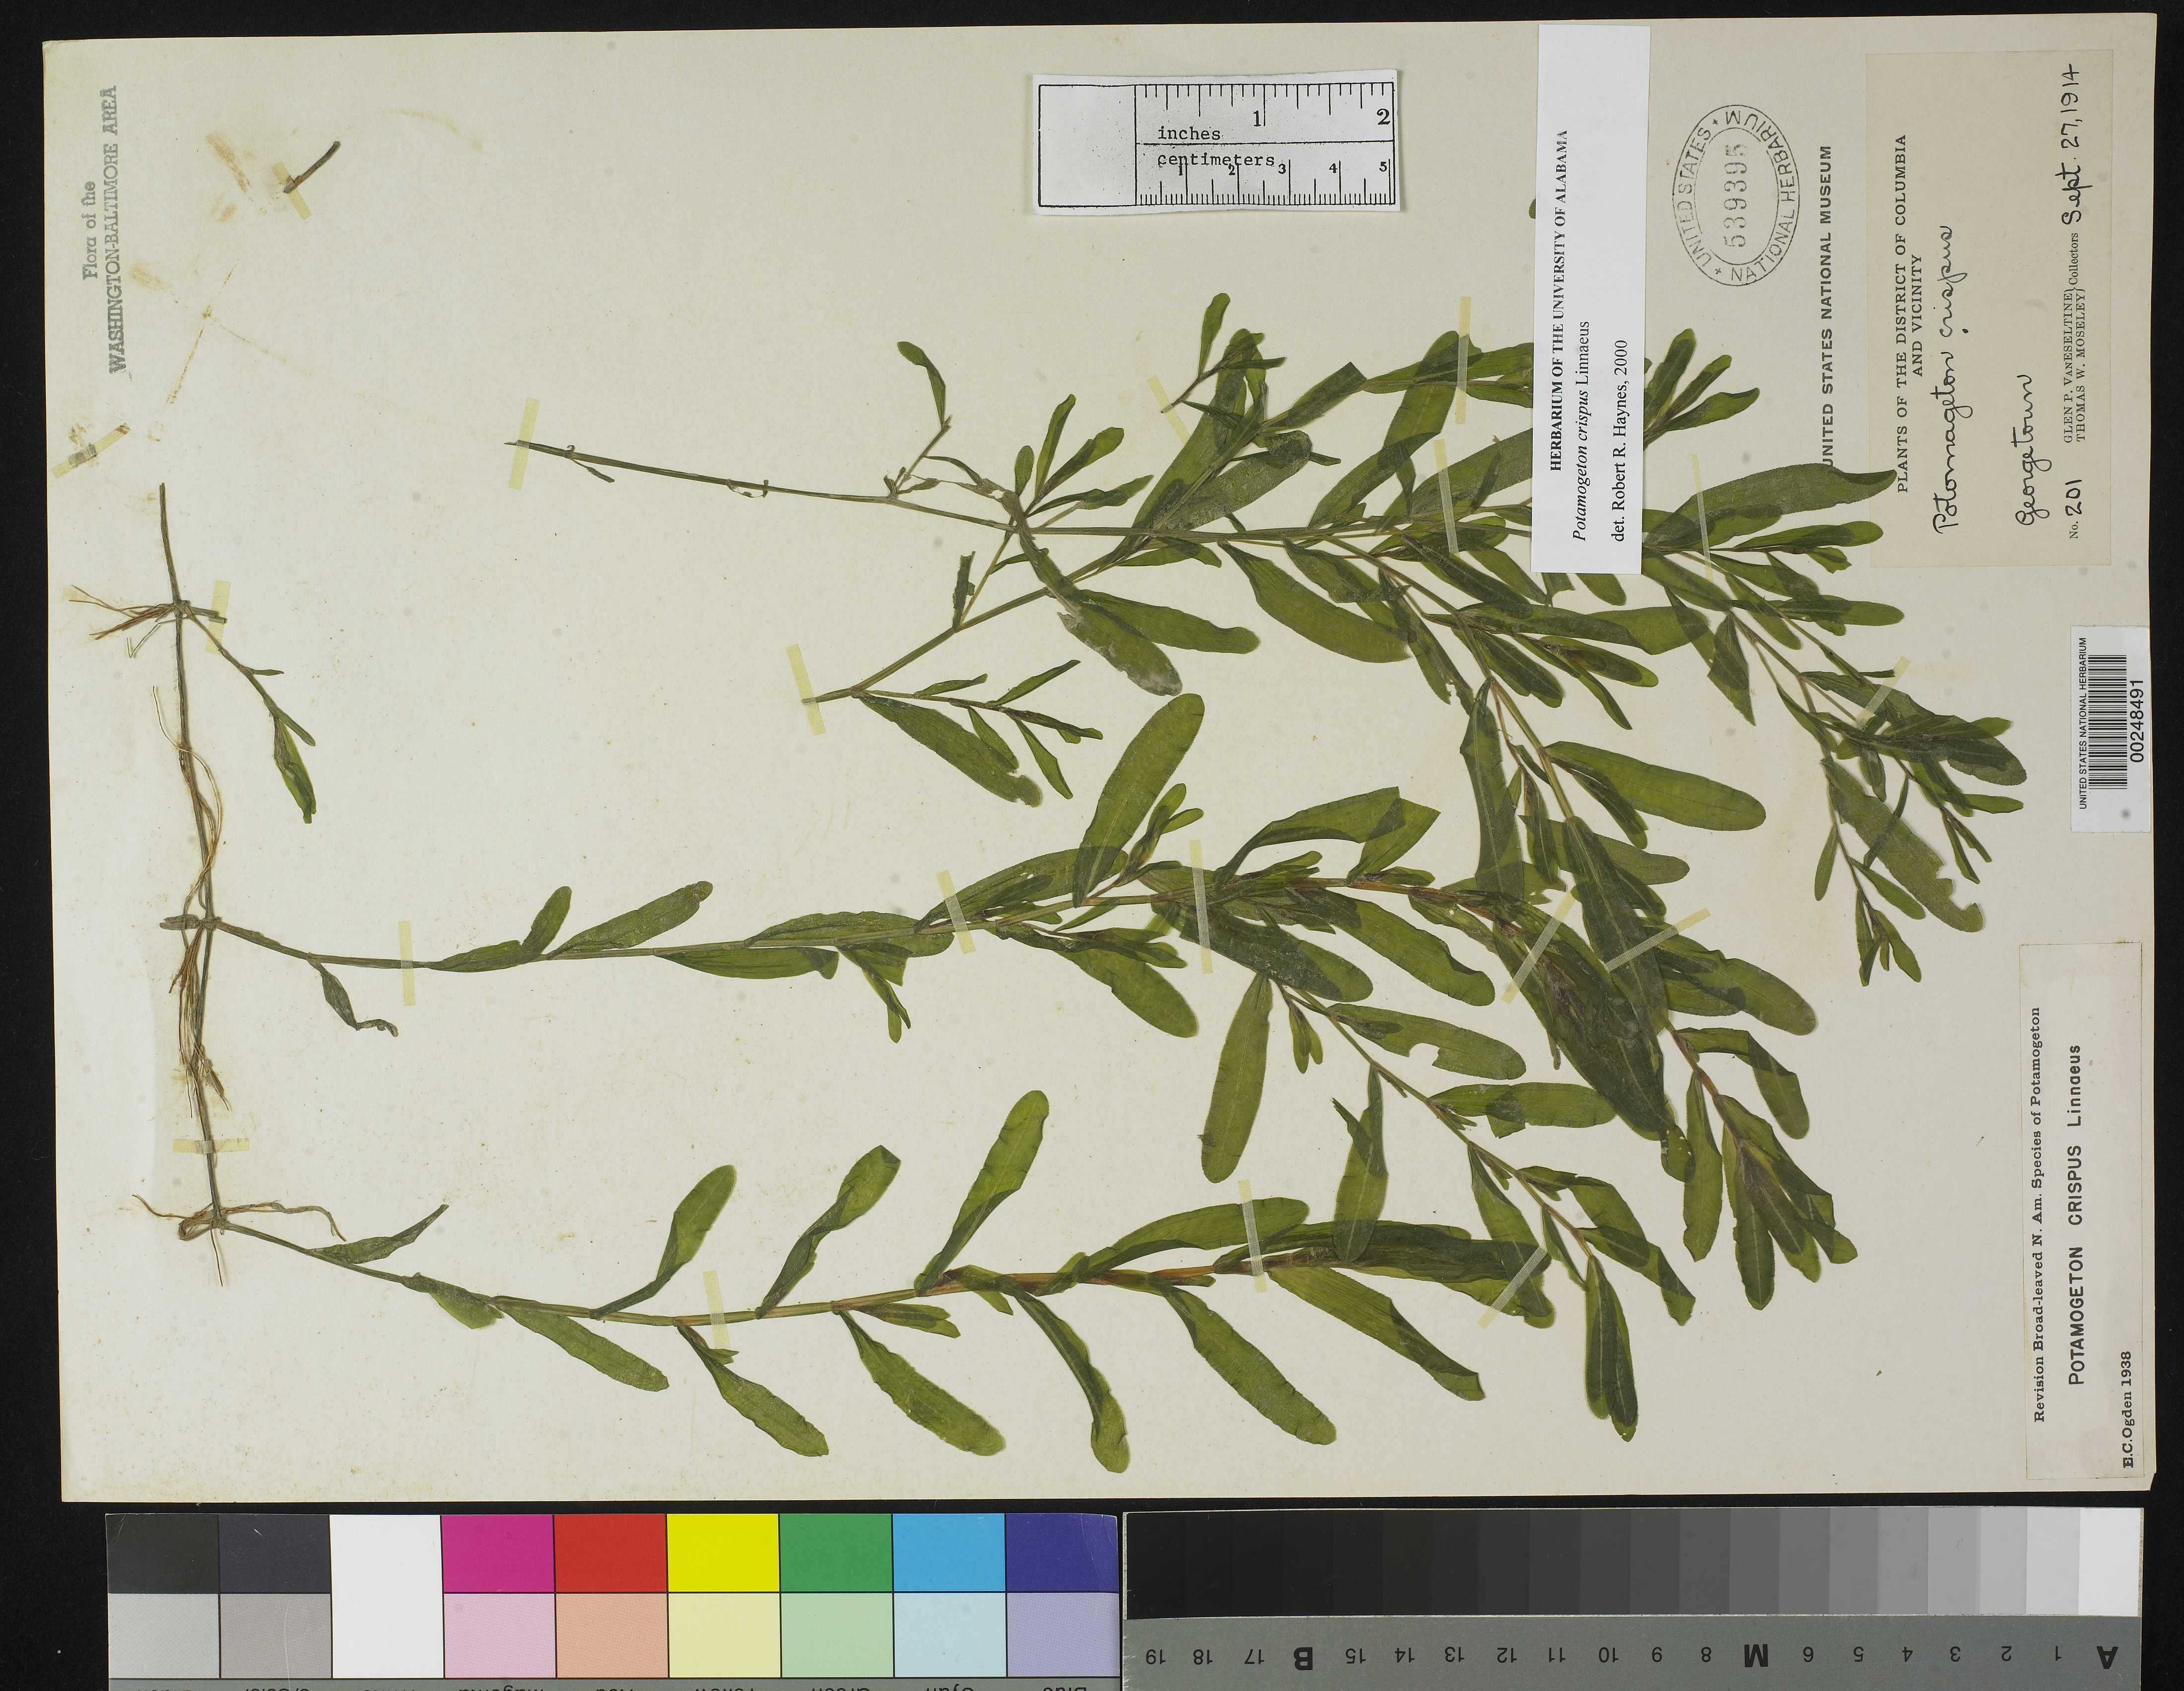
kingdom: Plantae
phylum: Tracheophyta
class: Liliopsida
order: Alismatales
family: Potamogetonaceae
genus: Potamogeton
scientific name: Potamogeton crispus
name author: L.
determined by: Haynes, R. R.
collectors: G. P. Van Eseltine & T. Moseley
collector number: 201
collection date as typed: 27 Sep 1914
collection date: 1914-09-27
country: United States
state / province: District of Columbia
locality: Georgetown C. and O. Canal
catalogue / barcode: US 539395